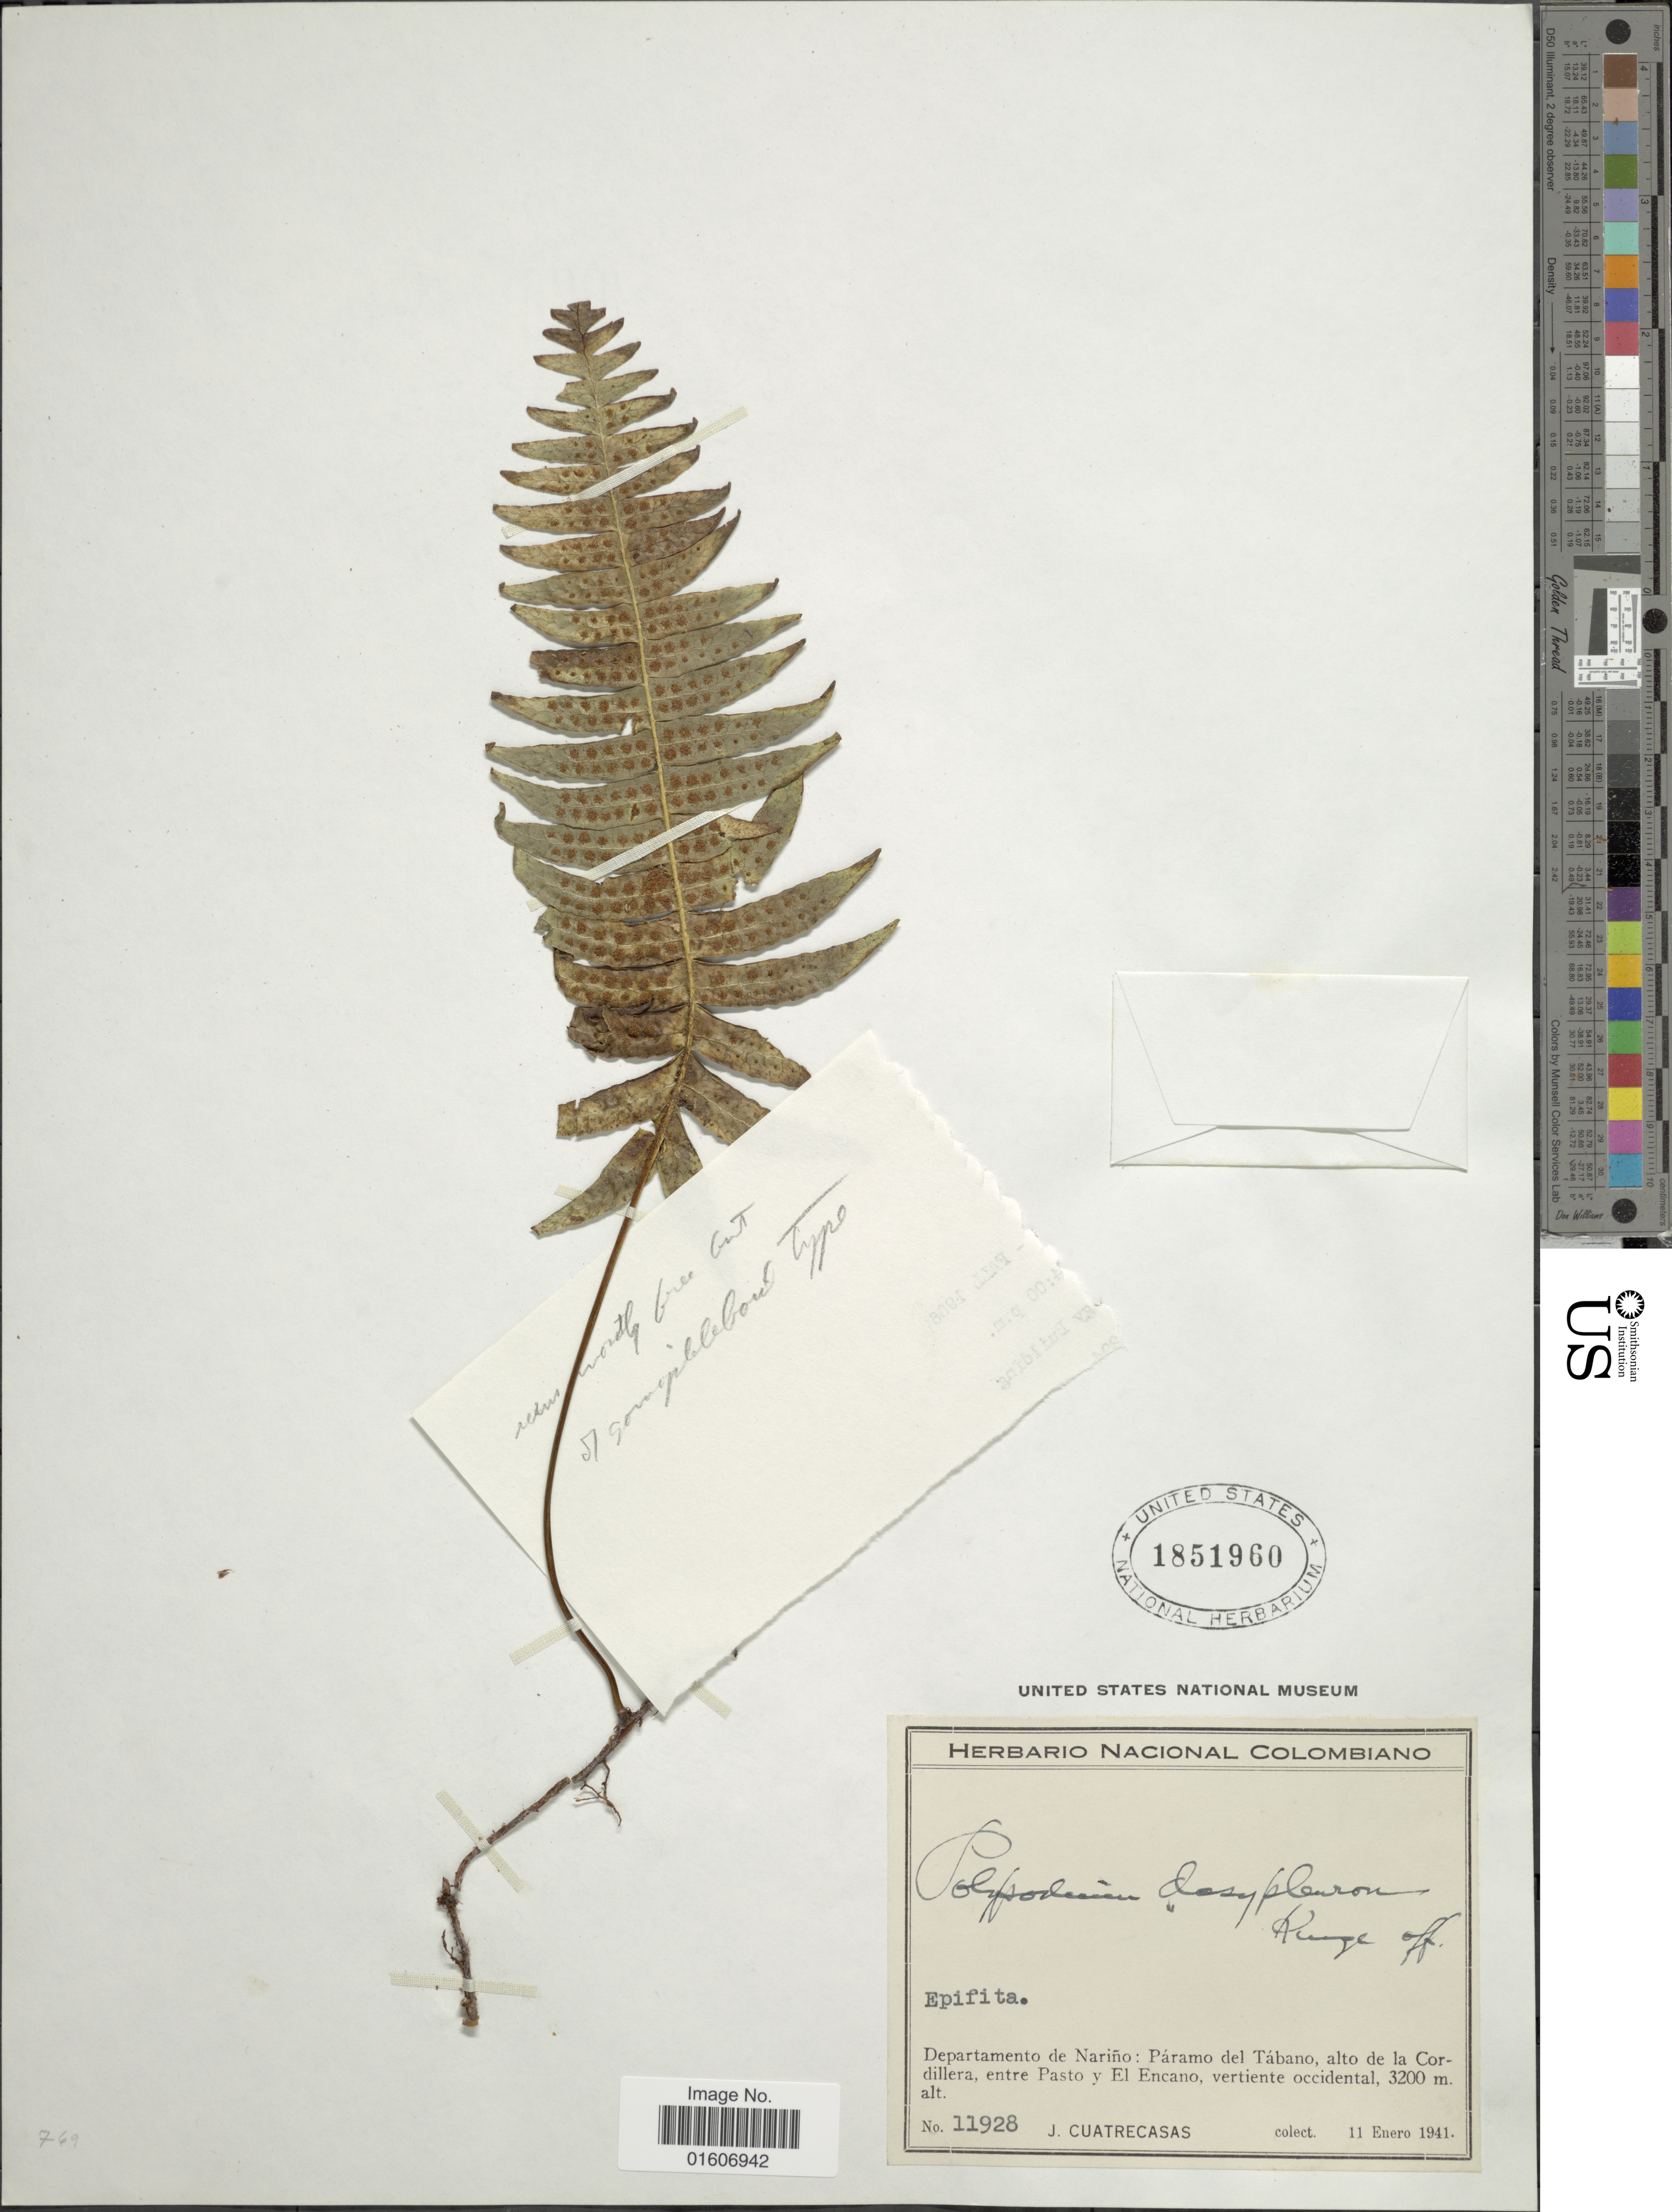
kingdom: Plantae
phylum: Tracheophyta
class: Polypodiopsida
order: Polypodiales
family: Polypodiaceae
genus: Serpocaulon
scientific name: Serpocaulon subandinum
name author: (Sod.) A.R. Sm.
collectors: J. Cuatrecasas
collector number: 11928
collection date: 1941-01-11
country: Colombia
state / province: Nariño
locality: Departamento de Nariño: Páramo del Tábano, alto de la Cordillera, entre Pastro y El Encano, vertiente occidental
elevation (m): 3200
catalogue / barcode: US 1851960